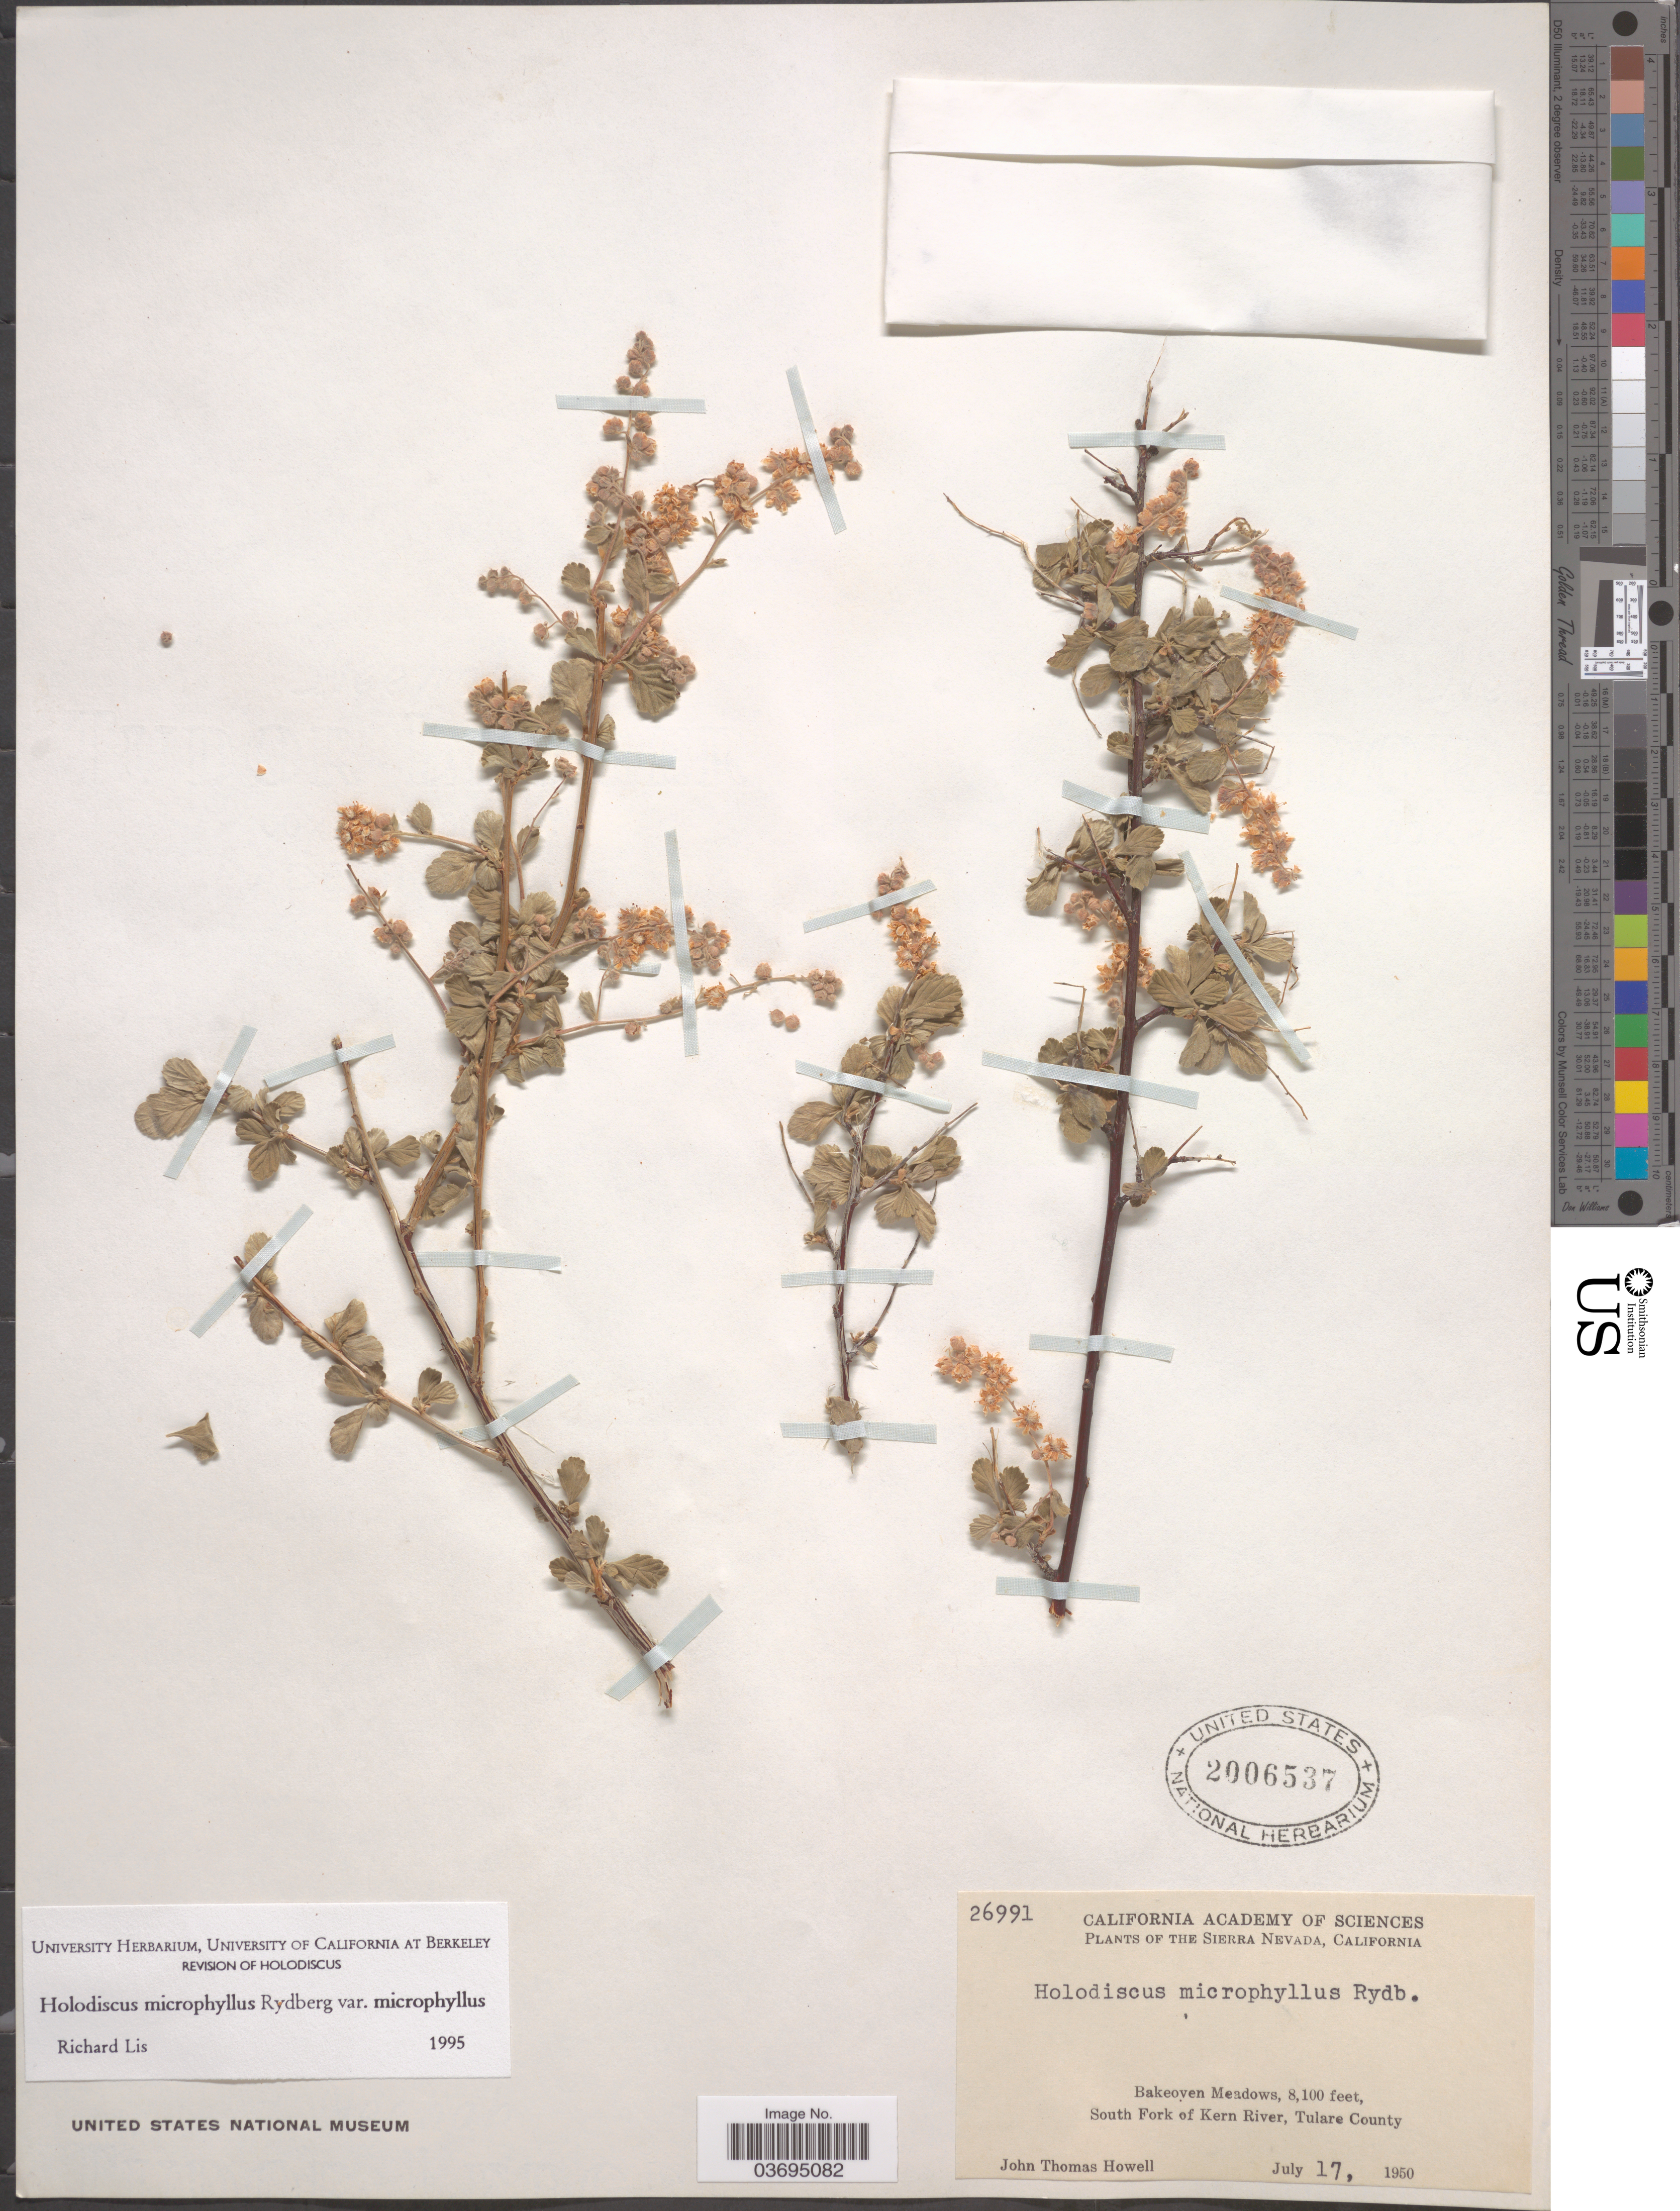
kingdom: Plantae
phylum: Tracheophyta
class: Magnoliopsida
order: Rosales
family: Rosaceae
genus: Holodiscus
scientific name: Holodiscus discolor var. microphyllus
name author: (Rydb.) Jeps.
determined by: Strong, Mark T., (BOT), Smithsonian Institution - National Museum of Natural History (UNITED STATES)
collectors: J. T. Howell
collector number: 26991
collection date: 1950-07-17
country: United States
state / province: California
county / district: Tulare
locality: The Sierra Nevada. Bakeoven Meadows. South Fork of Kern River, Tulare County.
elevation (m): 2469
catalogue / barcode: US 2006537